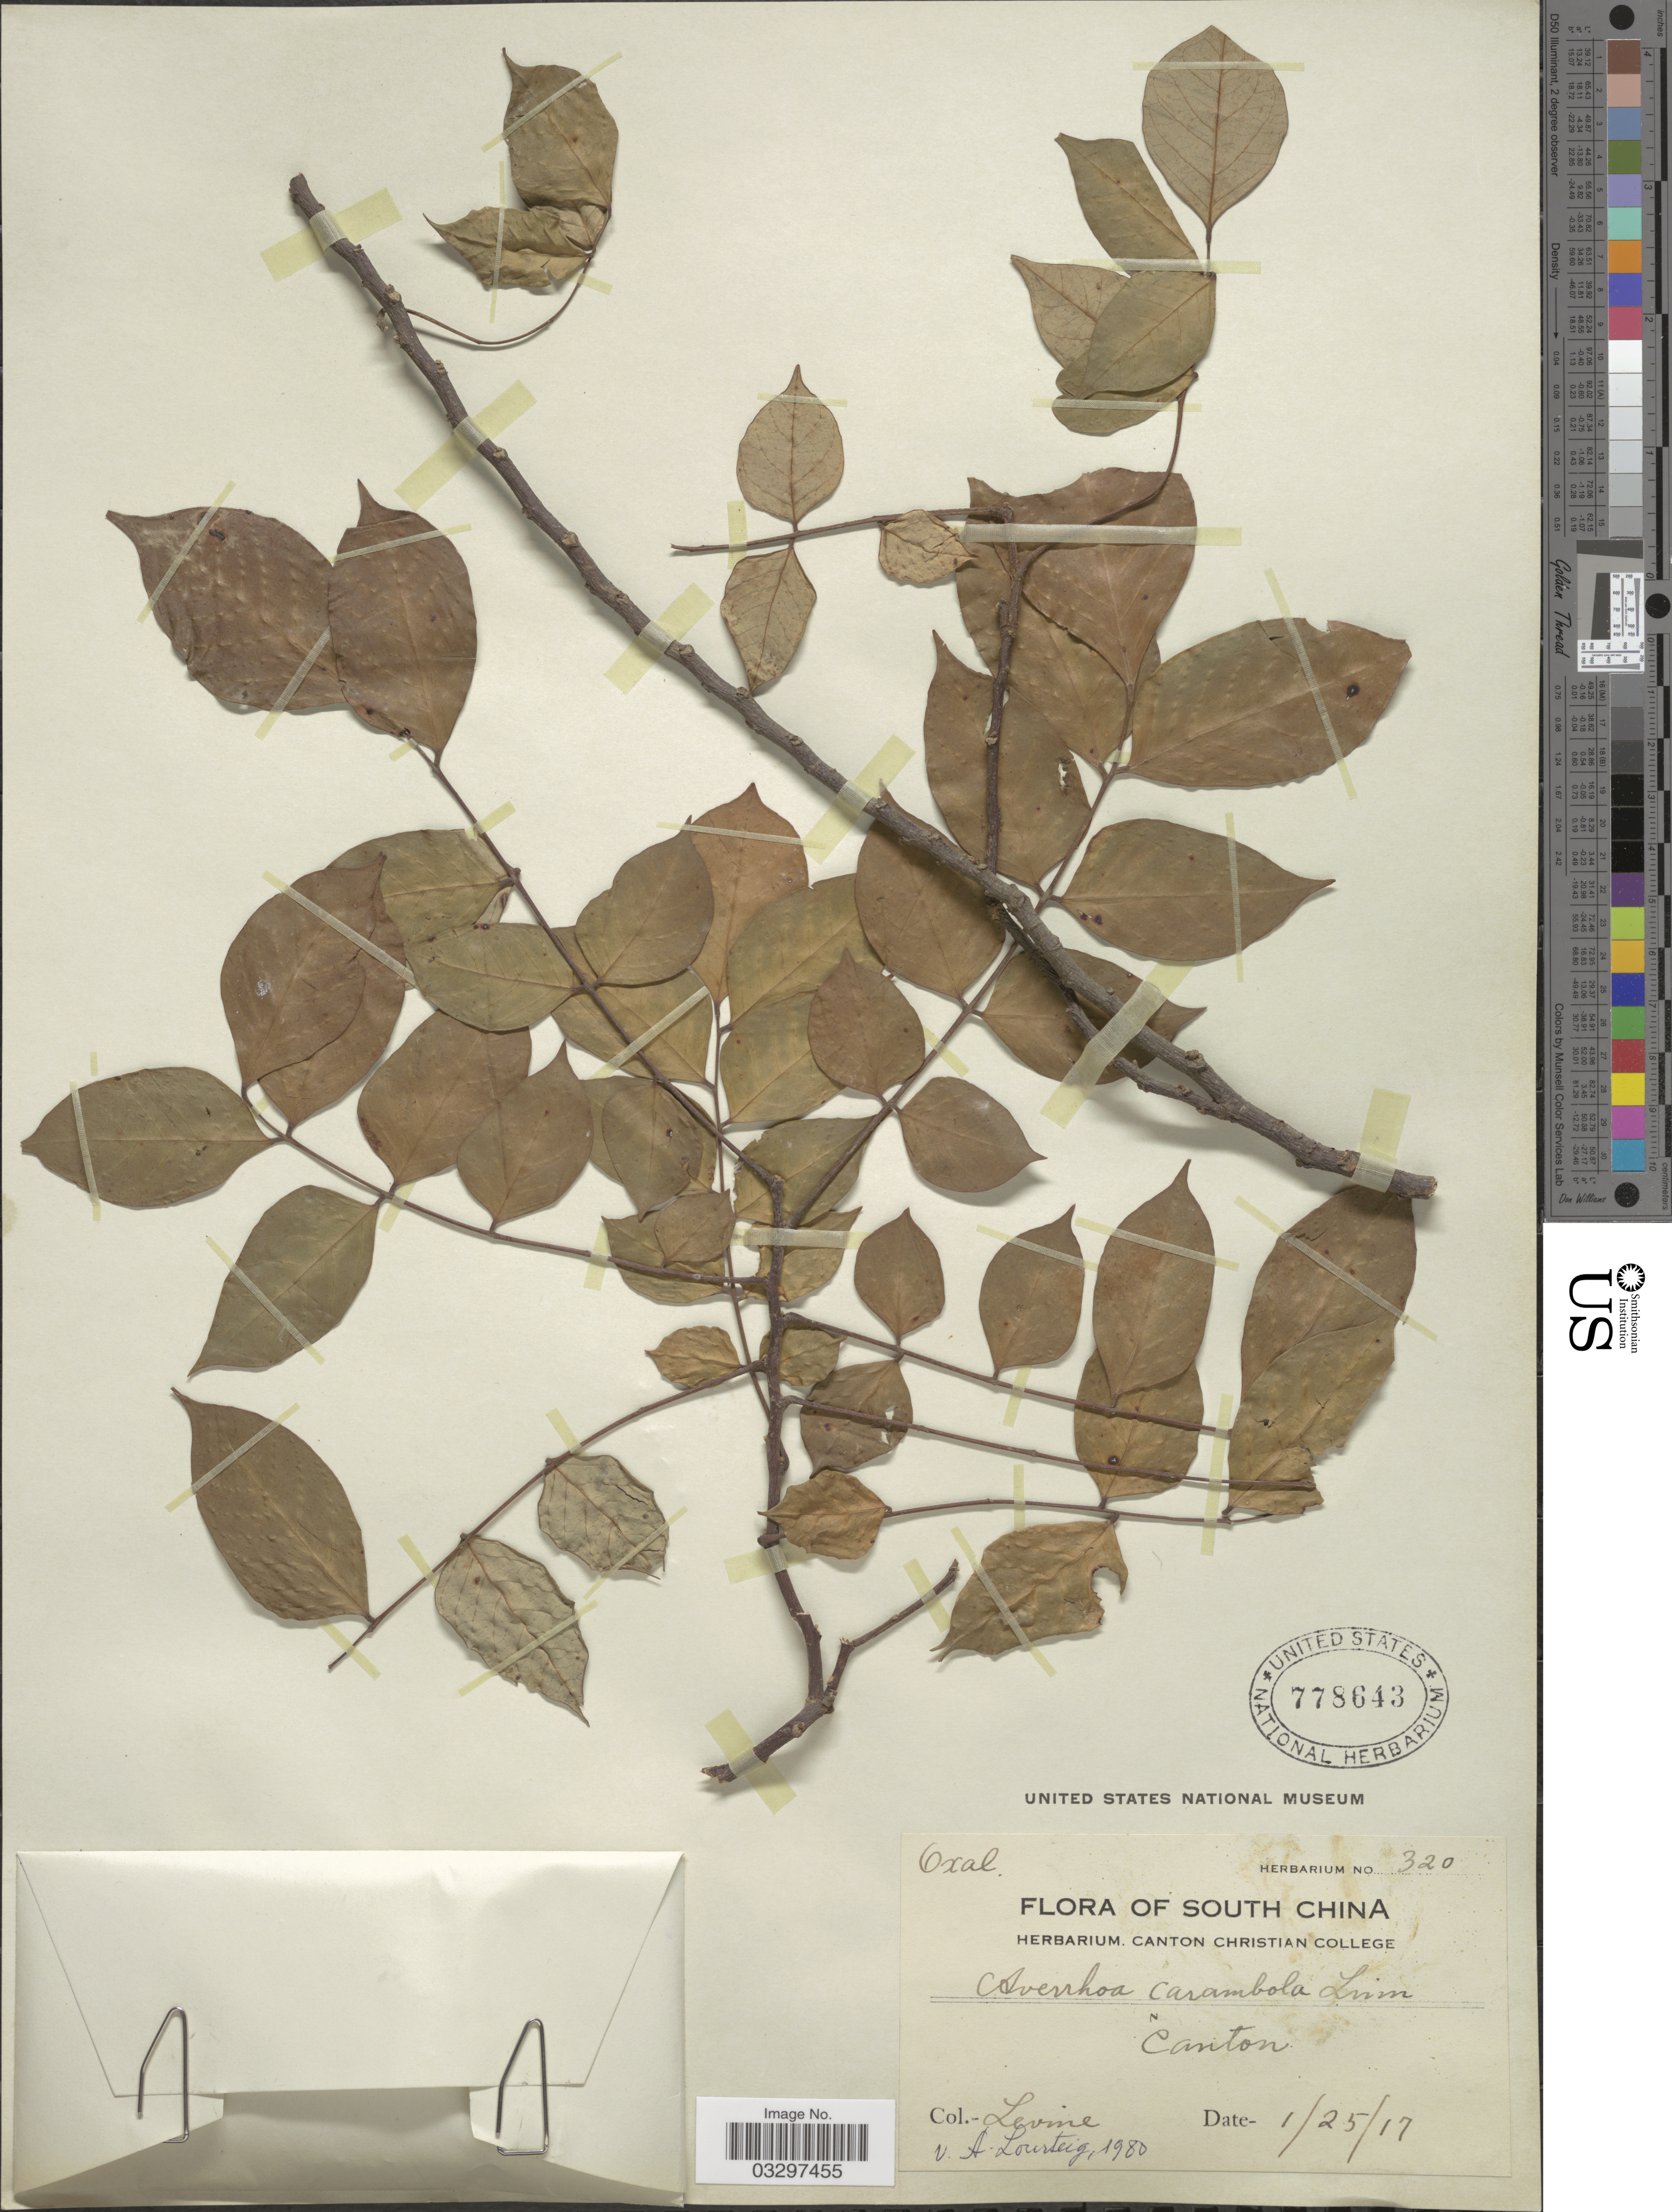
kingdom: Plantae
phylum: Tracheophyta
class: Magnoliopsida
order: Oxalidales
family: Oxalidaceae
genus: Averrhoa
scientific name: Averrhoa carambola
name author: L.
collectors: -. Levine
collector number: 320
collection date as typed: Transcribed d/m/y: 25/1/17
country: China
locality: South China. Canton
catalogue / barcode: US 778643